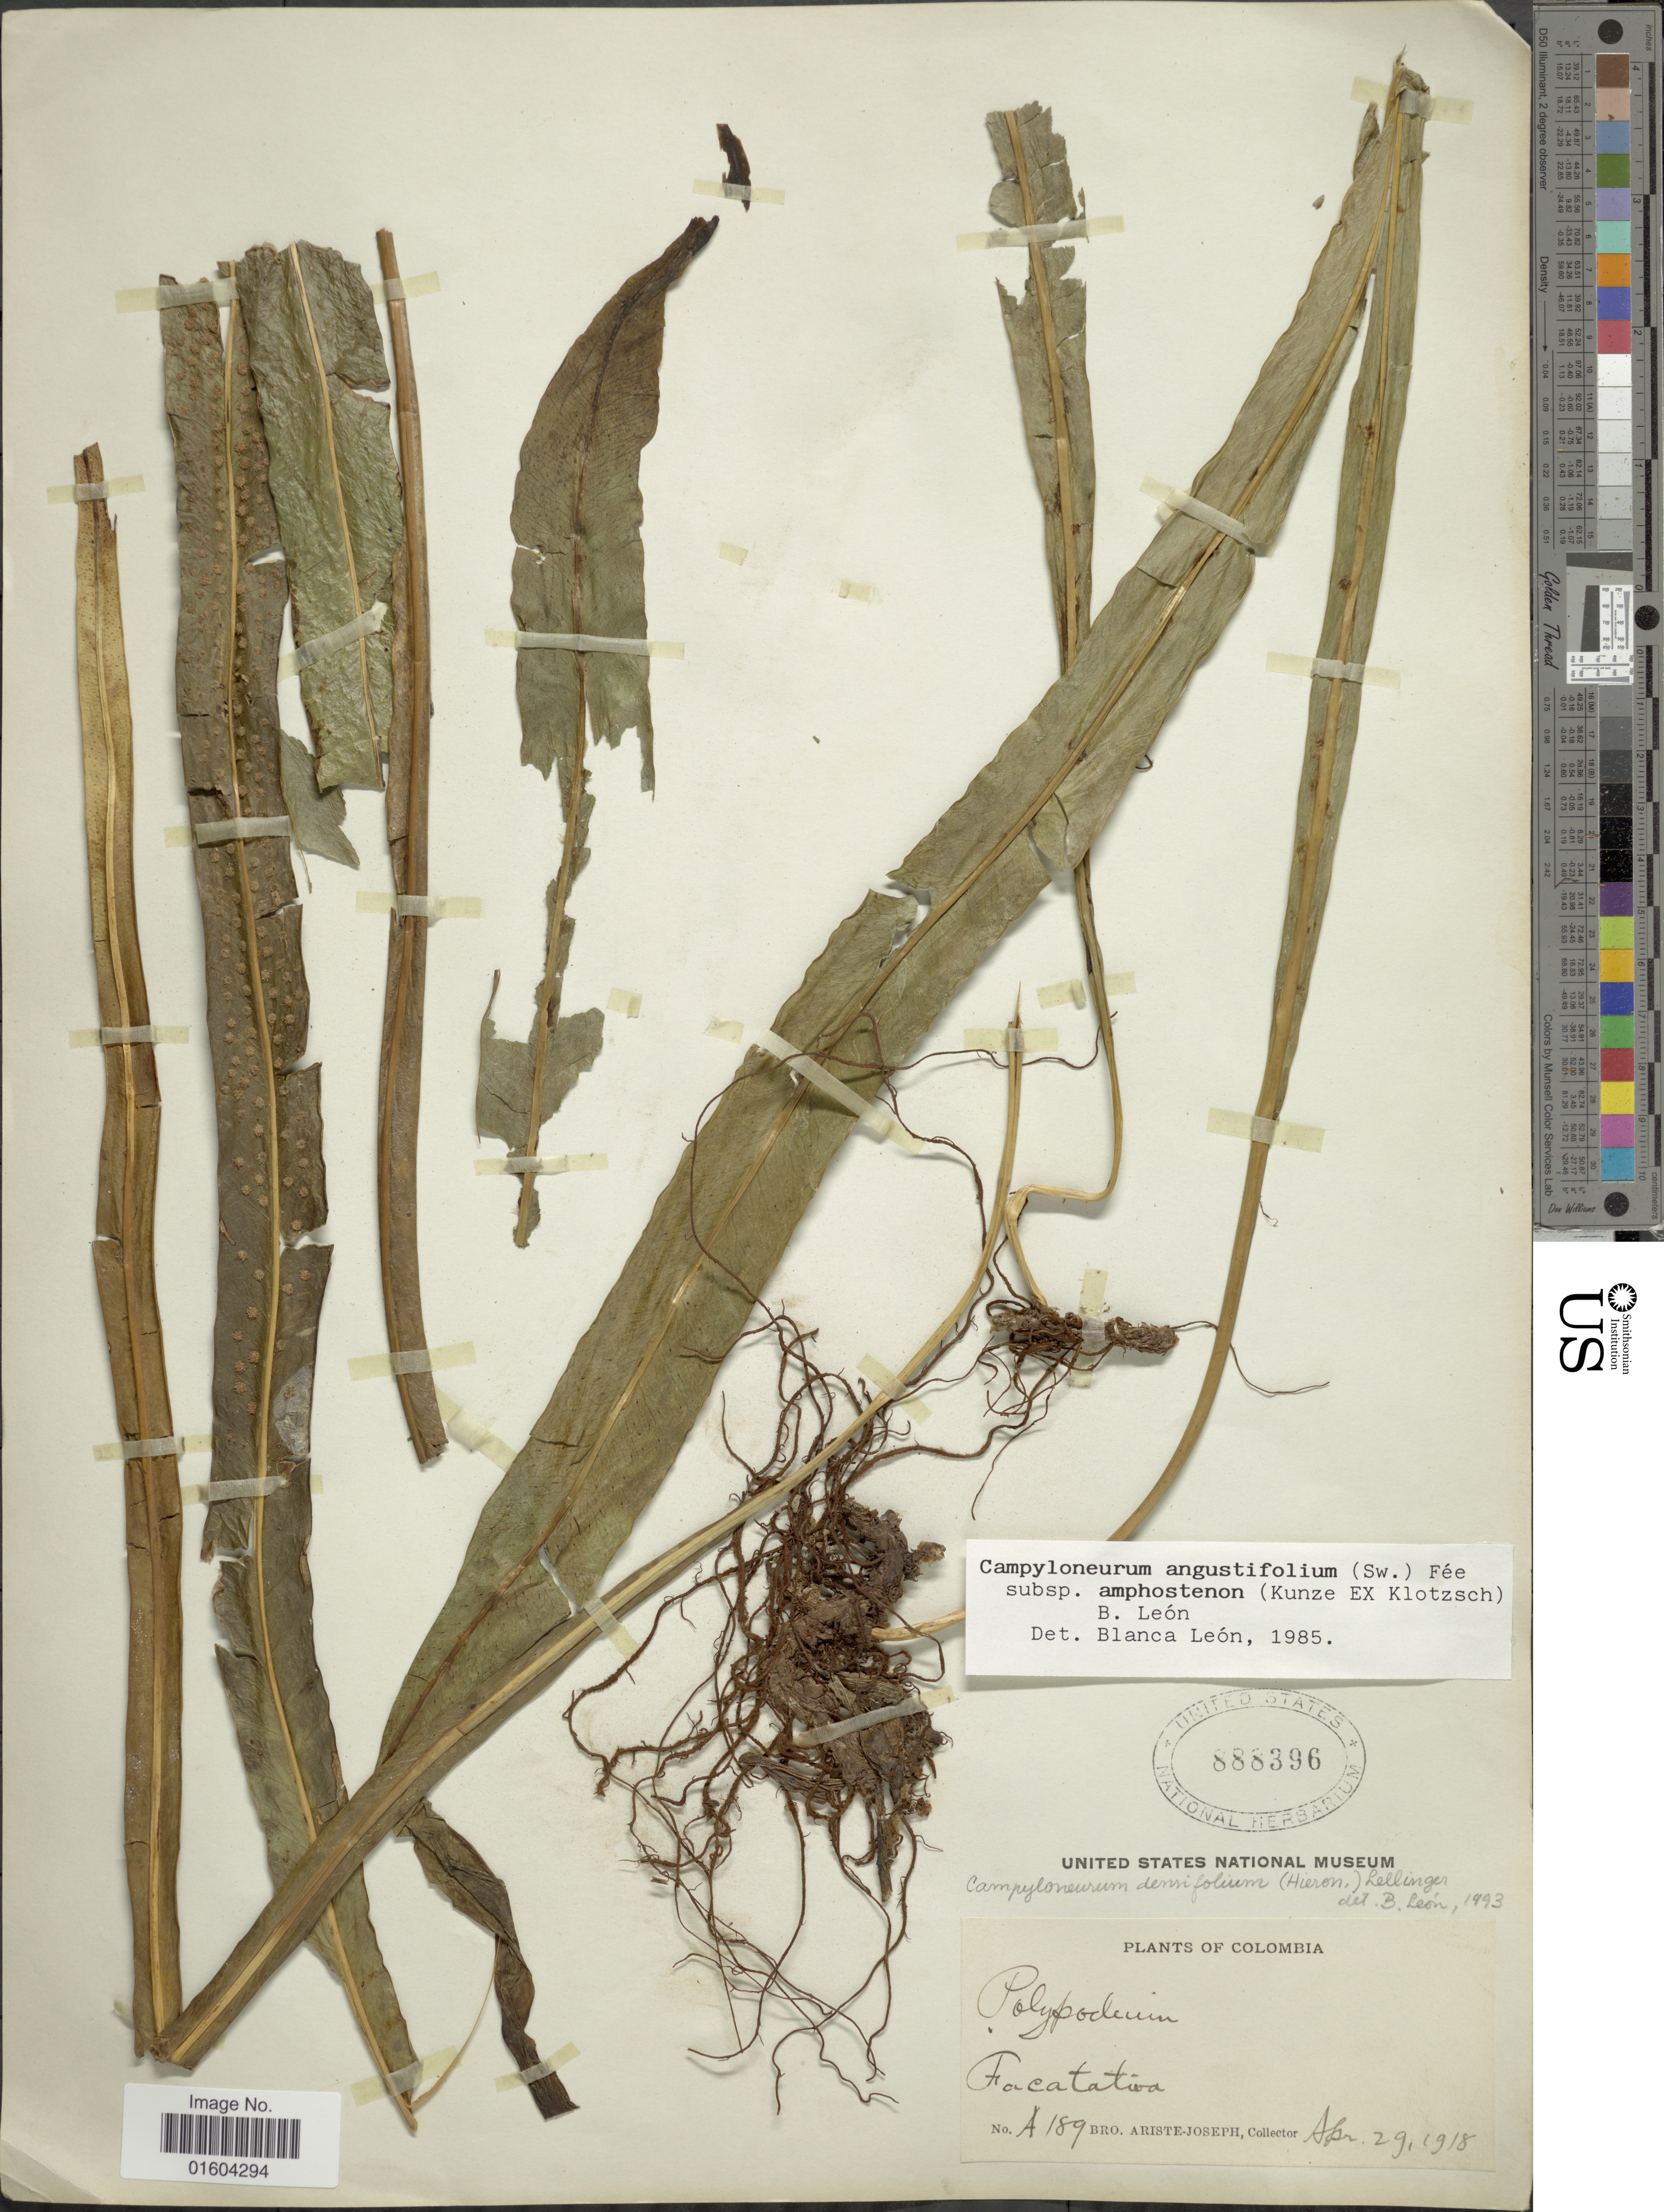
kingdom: Plantae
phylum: Tracheophyta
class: Polypodiopsida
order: Polypodiales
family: Polypodiaceae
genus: Campyloneurum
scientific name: Campyloneurum densifolium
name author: (Hieron.) Lellinger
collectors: Bro. Ariste-Joseph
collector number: A189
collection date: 1918-04-29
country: Colombia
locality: Colombia, Facatativa.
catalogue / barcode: US 888396